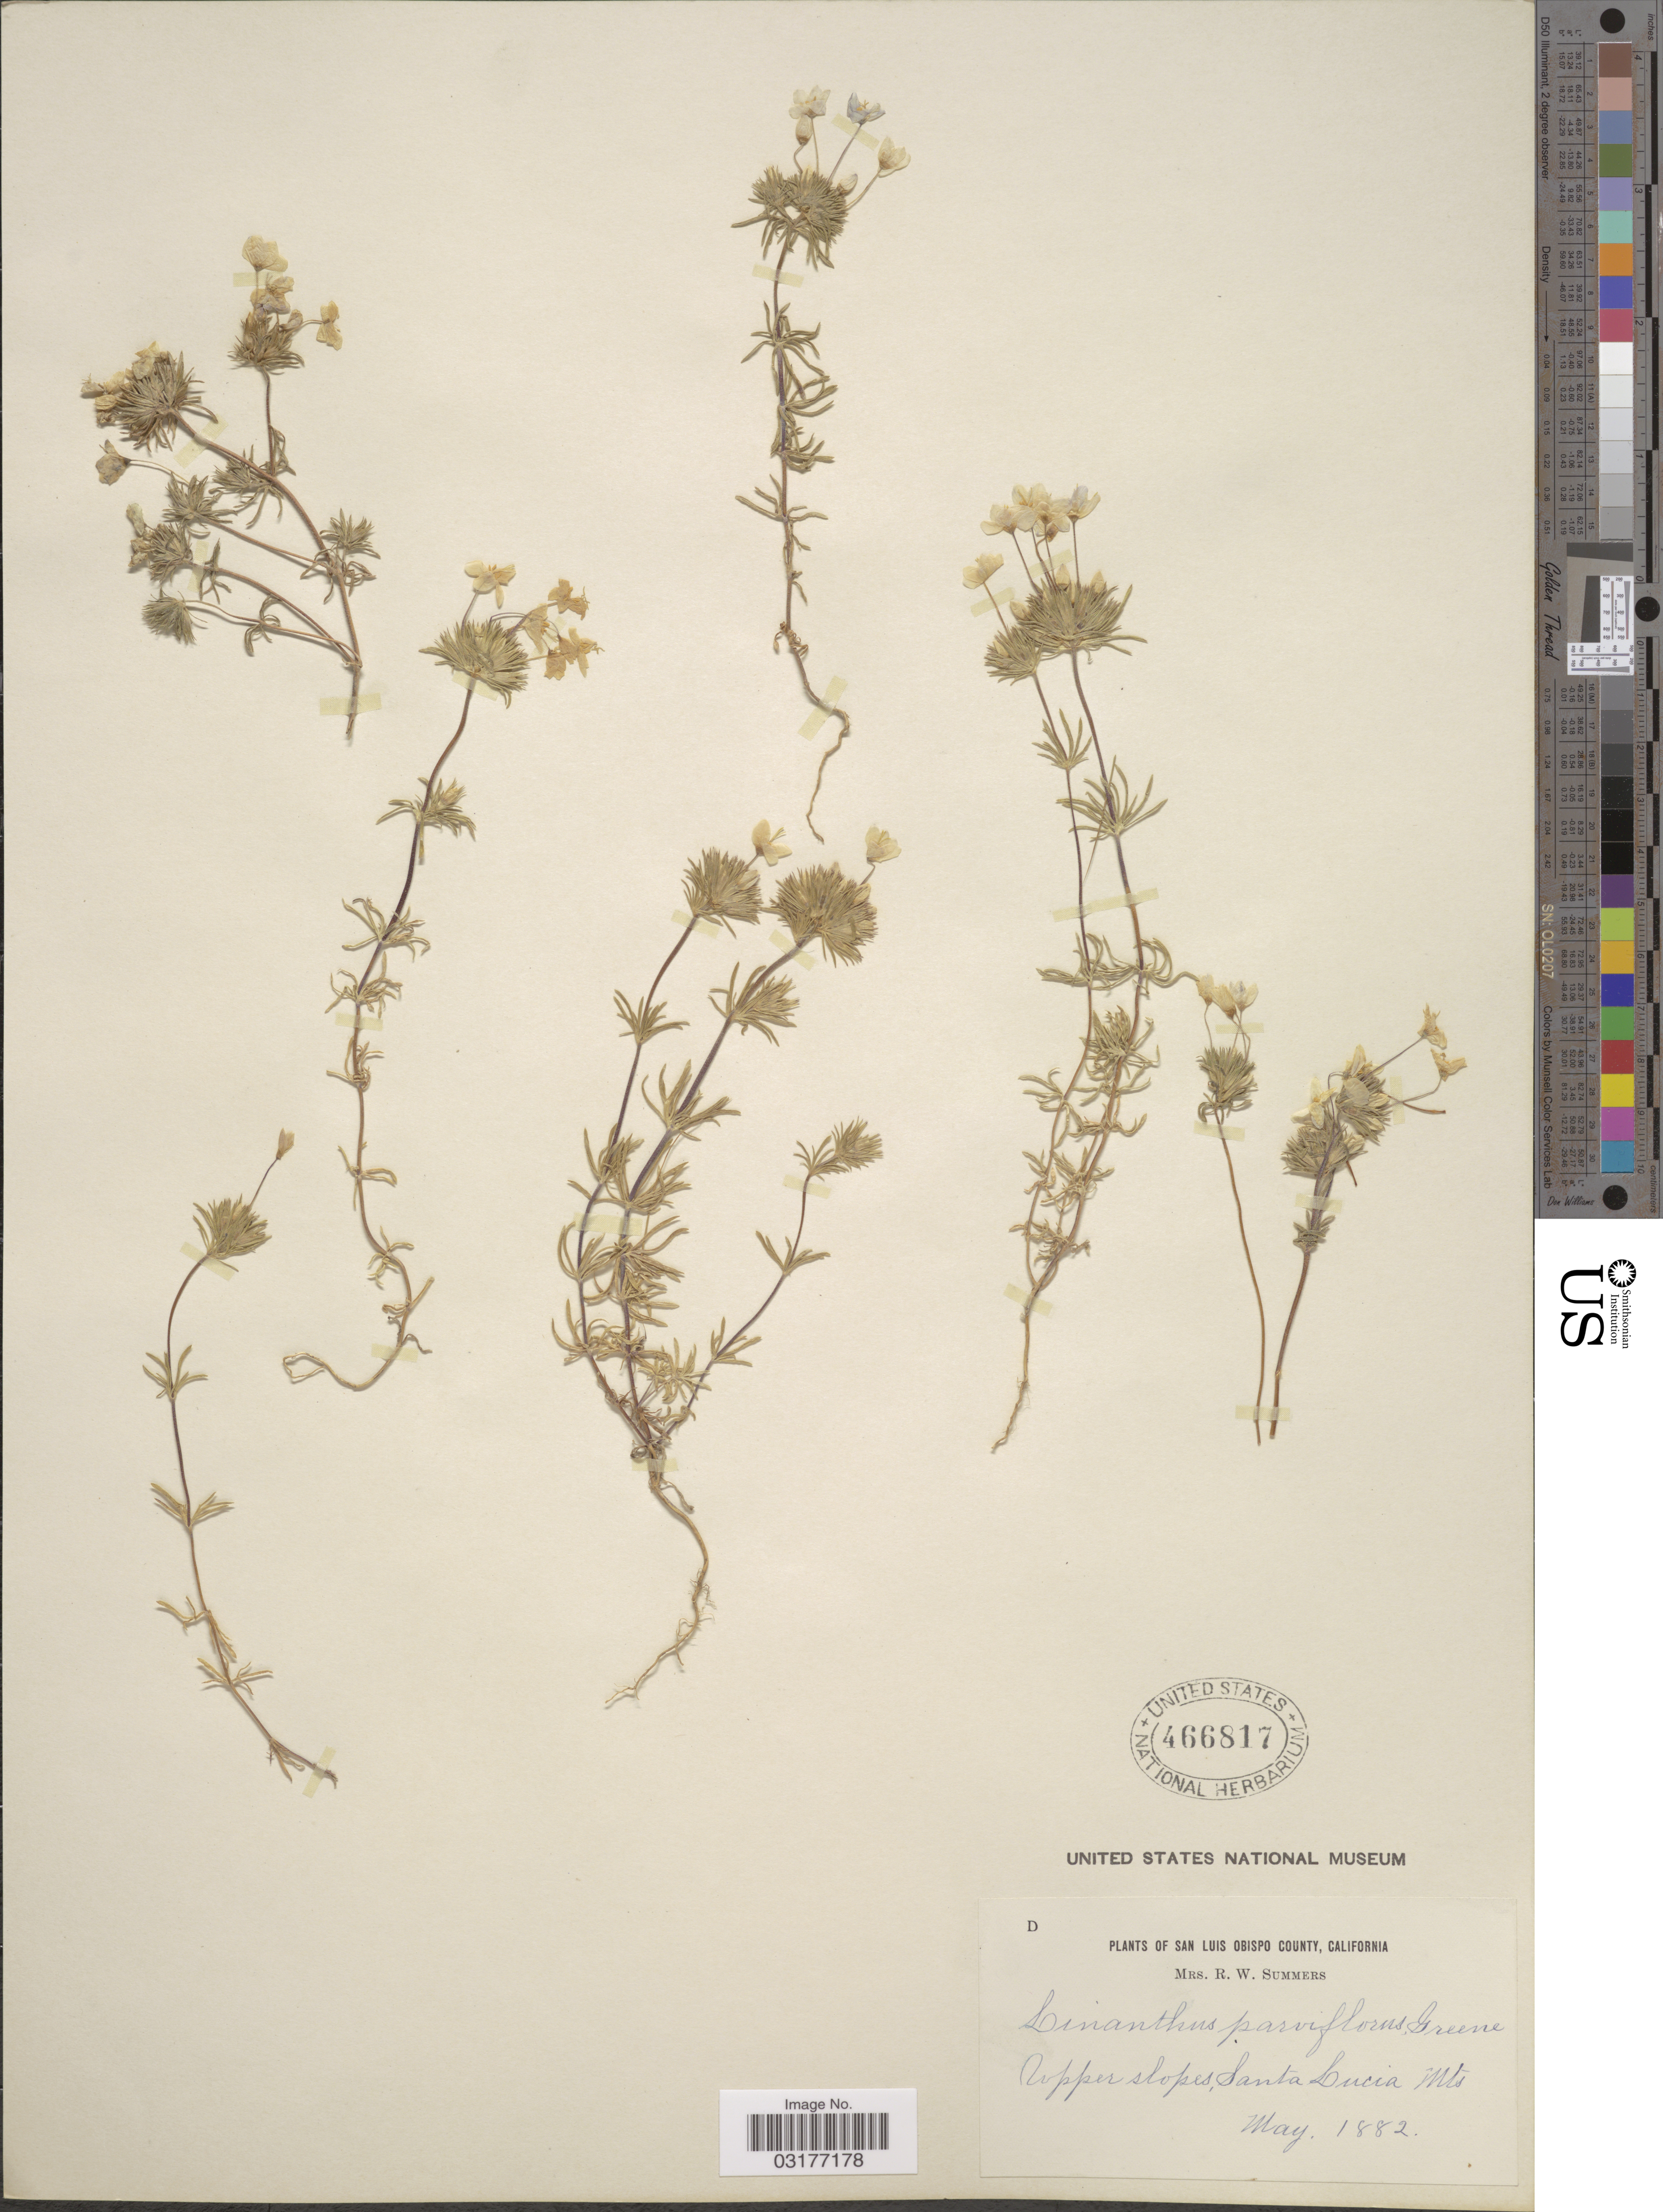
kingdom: Plantae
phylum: Tracheophyta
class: Magnoliopsida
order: Ericales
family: Polemoniaceae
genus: Leptosiphon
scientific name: Leptosiphon androsaceus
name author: Benth.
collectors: R. Summers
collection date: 1882-05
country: United States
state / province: California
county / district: San Luis Obispo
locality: San Luis Obispo County. Upper slopes, Santa Lucia Mts.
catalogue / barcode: US 466817